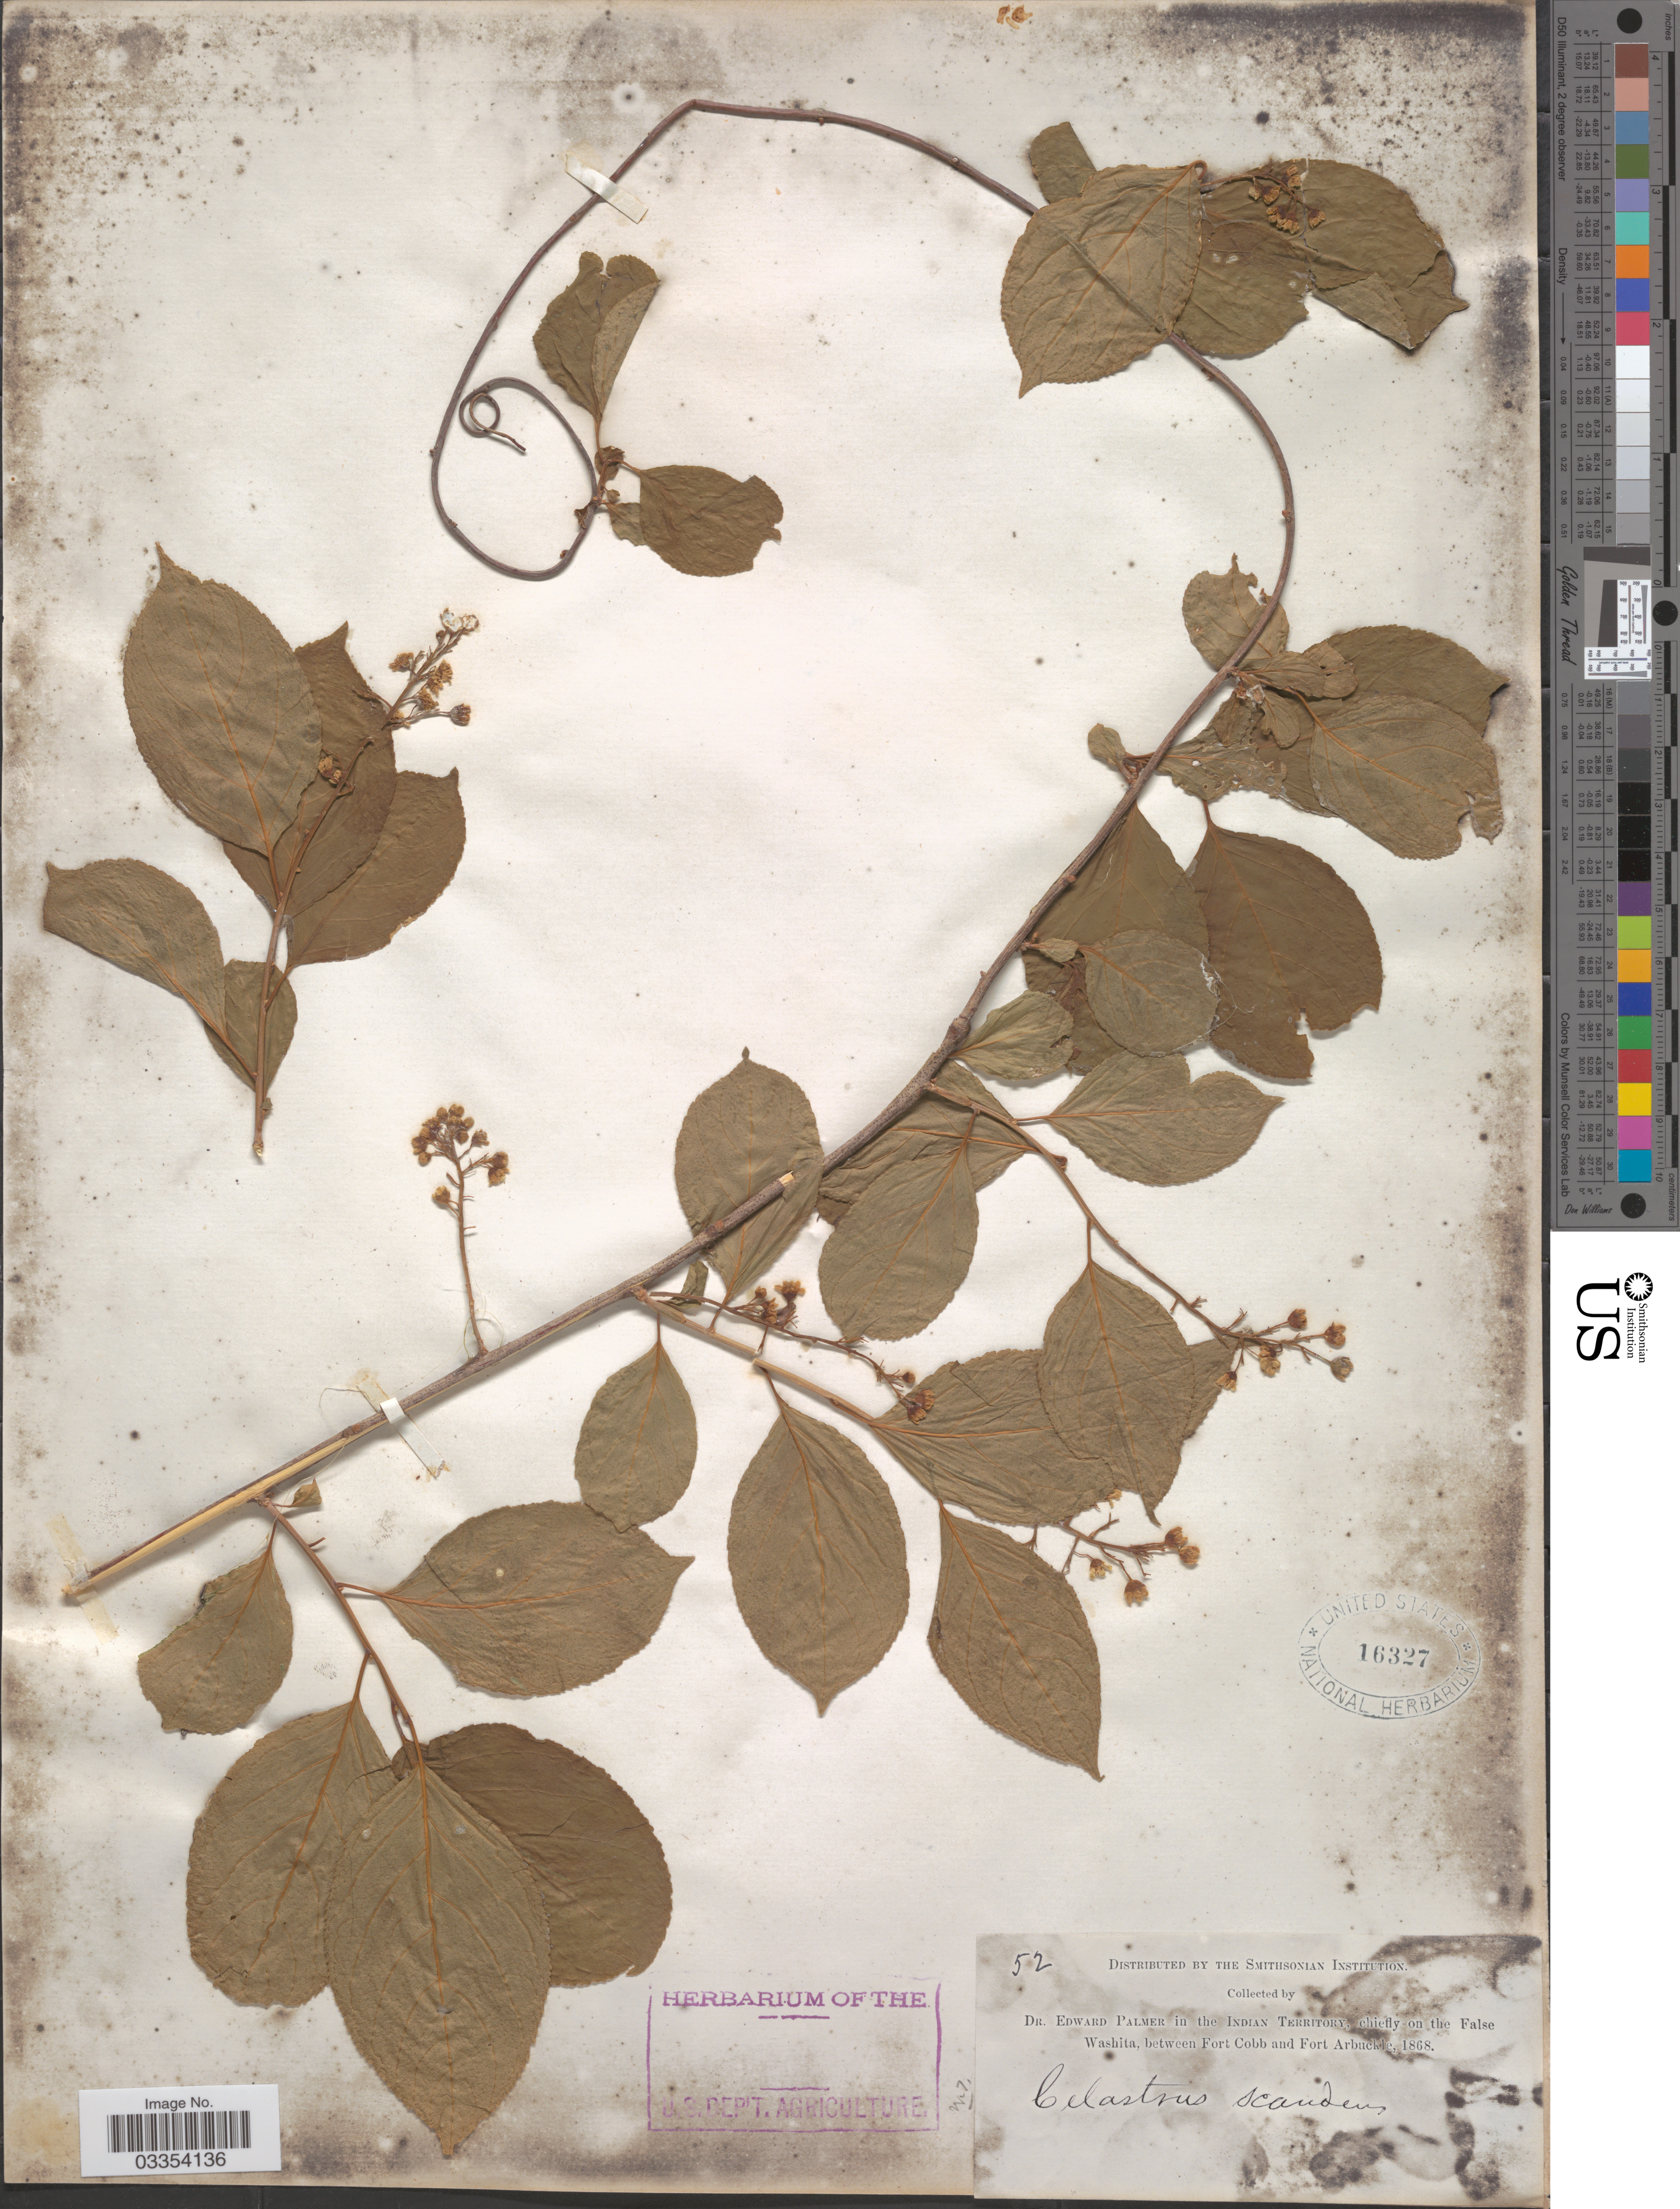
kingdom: Plantae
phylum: Tracheophyta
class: Magnoliopsida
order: Celastrales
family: Celastraceae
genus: Celastrus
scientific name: Celastrus scandens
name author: L.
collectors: E. Palmer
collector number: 52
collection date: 1868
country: United States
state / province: Oklahoma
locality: The Indian Territory, chiefly on the False Washita, between Fort Cobb and Fort Arbuckle.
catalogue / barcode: US 16327